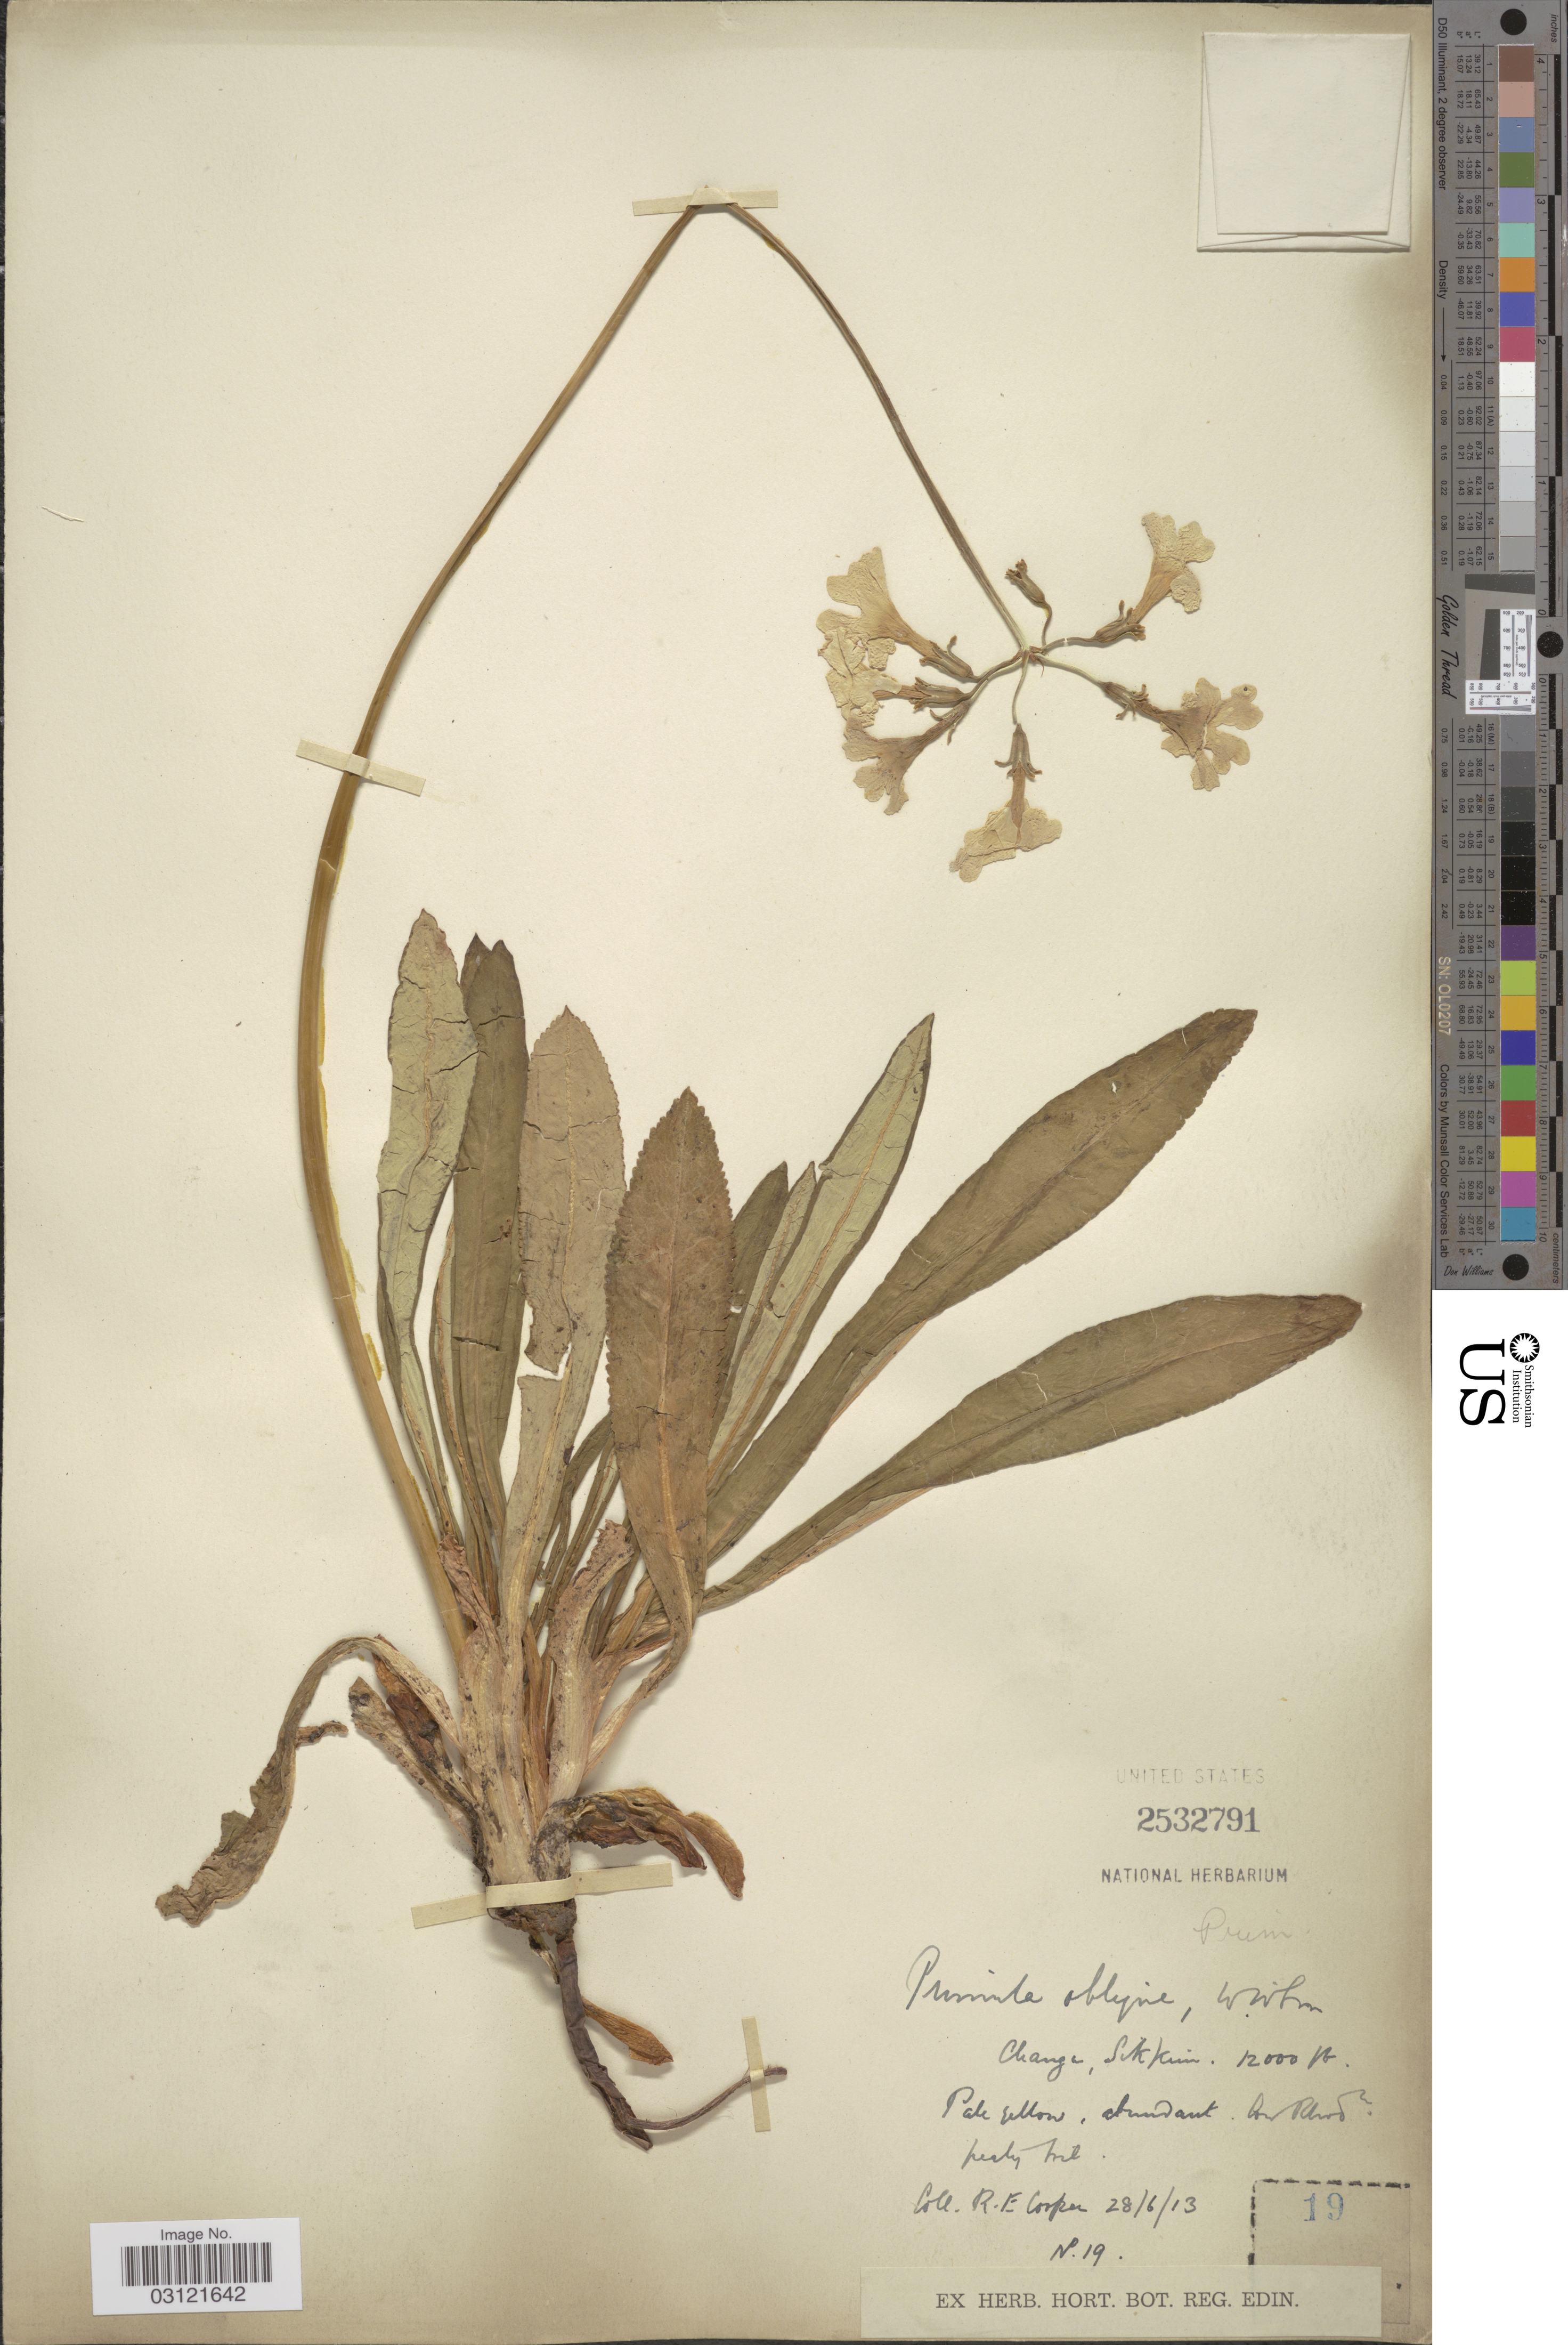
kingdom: Plantae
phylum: Tracheophyta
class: Magnoliopsida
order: Ericales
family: Primulaceae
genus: Primula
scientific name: Primula obliqua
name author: W.W. Sm. in W.W. Sm. & H.R. Fletcher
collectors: R. E. Cooper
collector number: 19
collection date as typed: Transcribed d/m/y: 28/6/13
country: India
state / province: Sikkim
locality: Changu.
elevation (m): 3658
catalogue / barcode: US 2532791